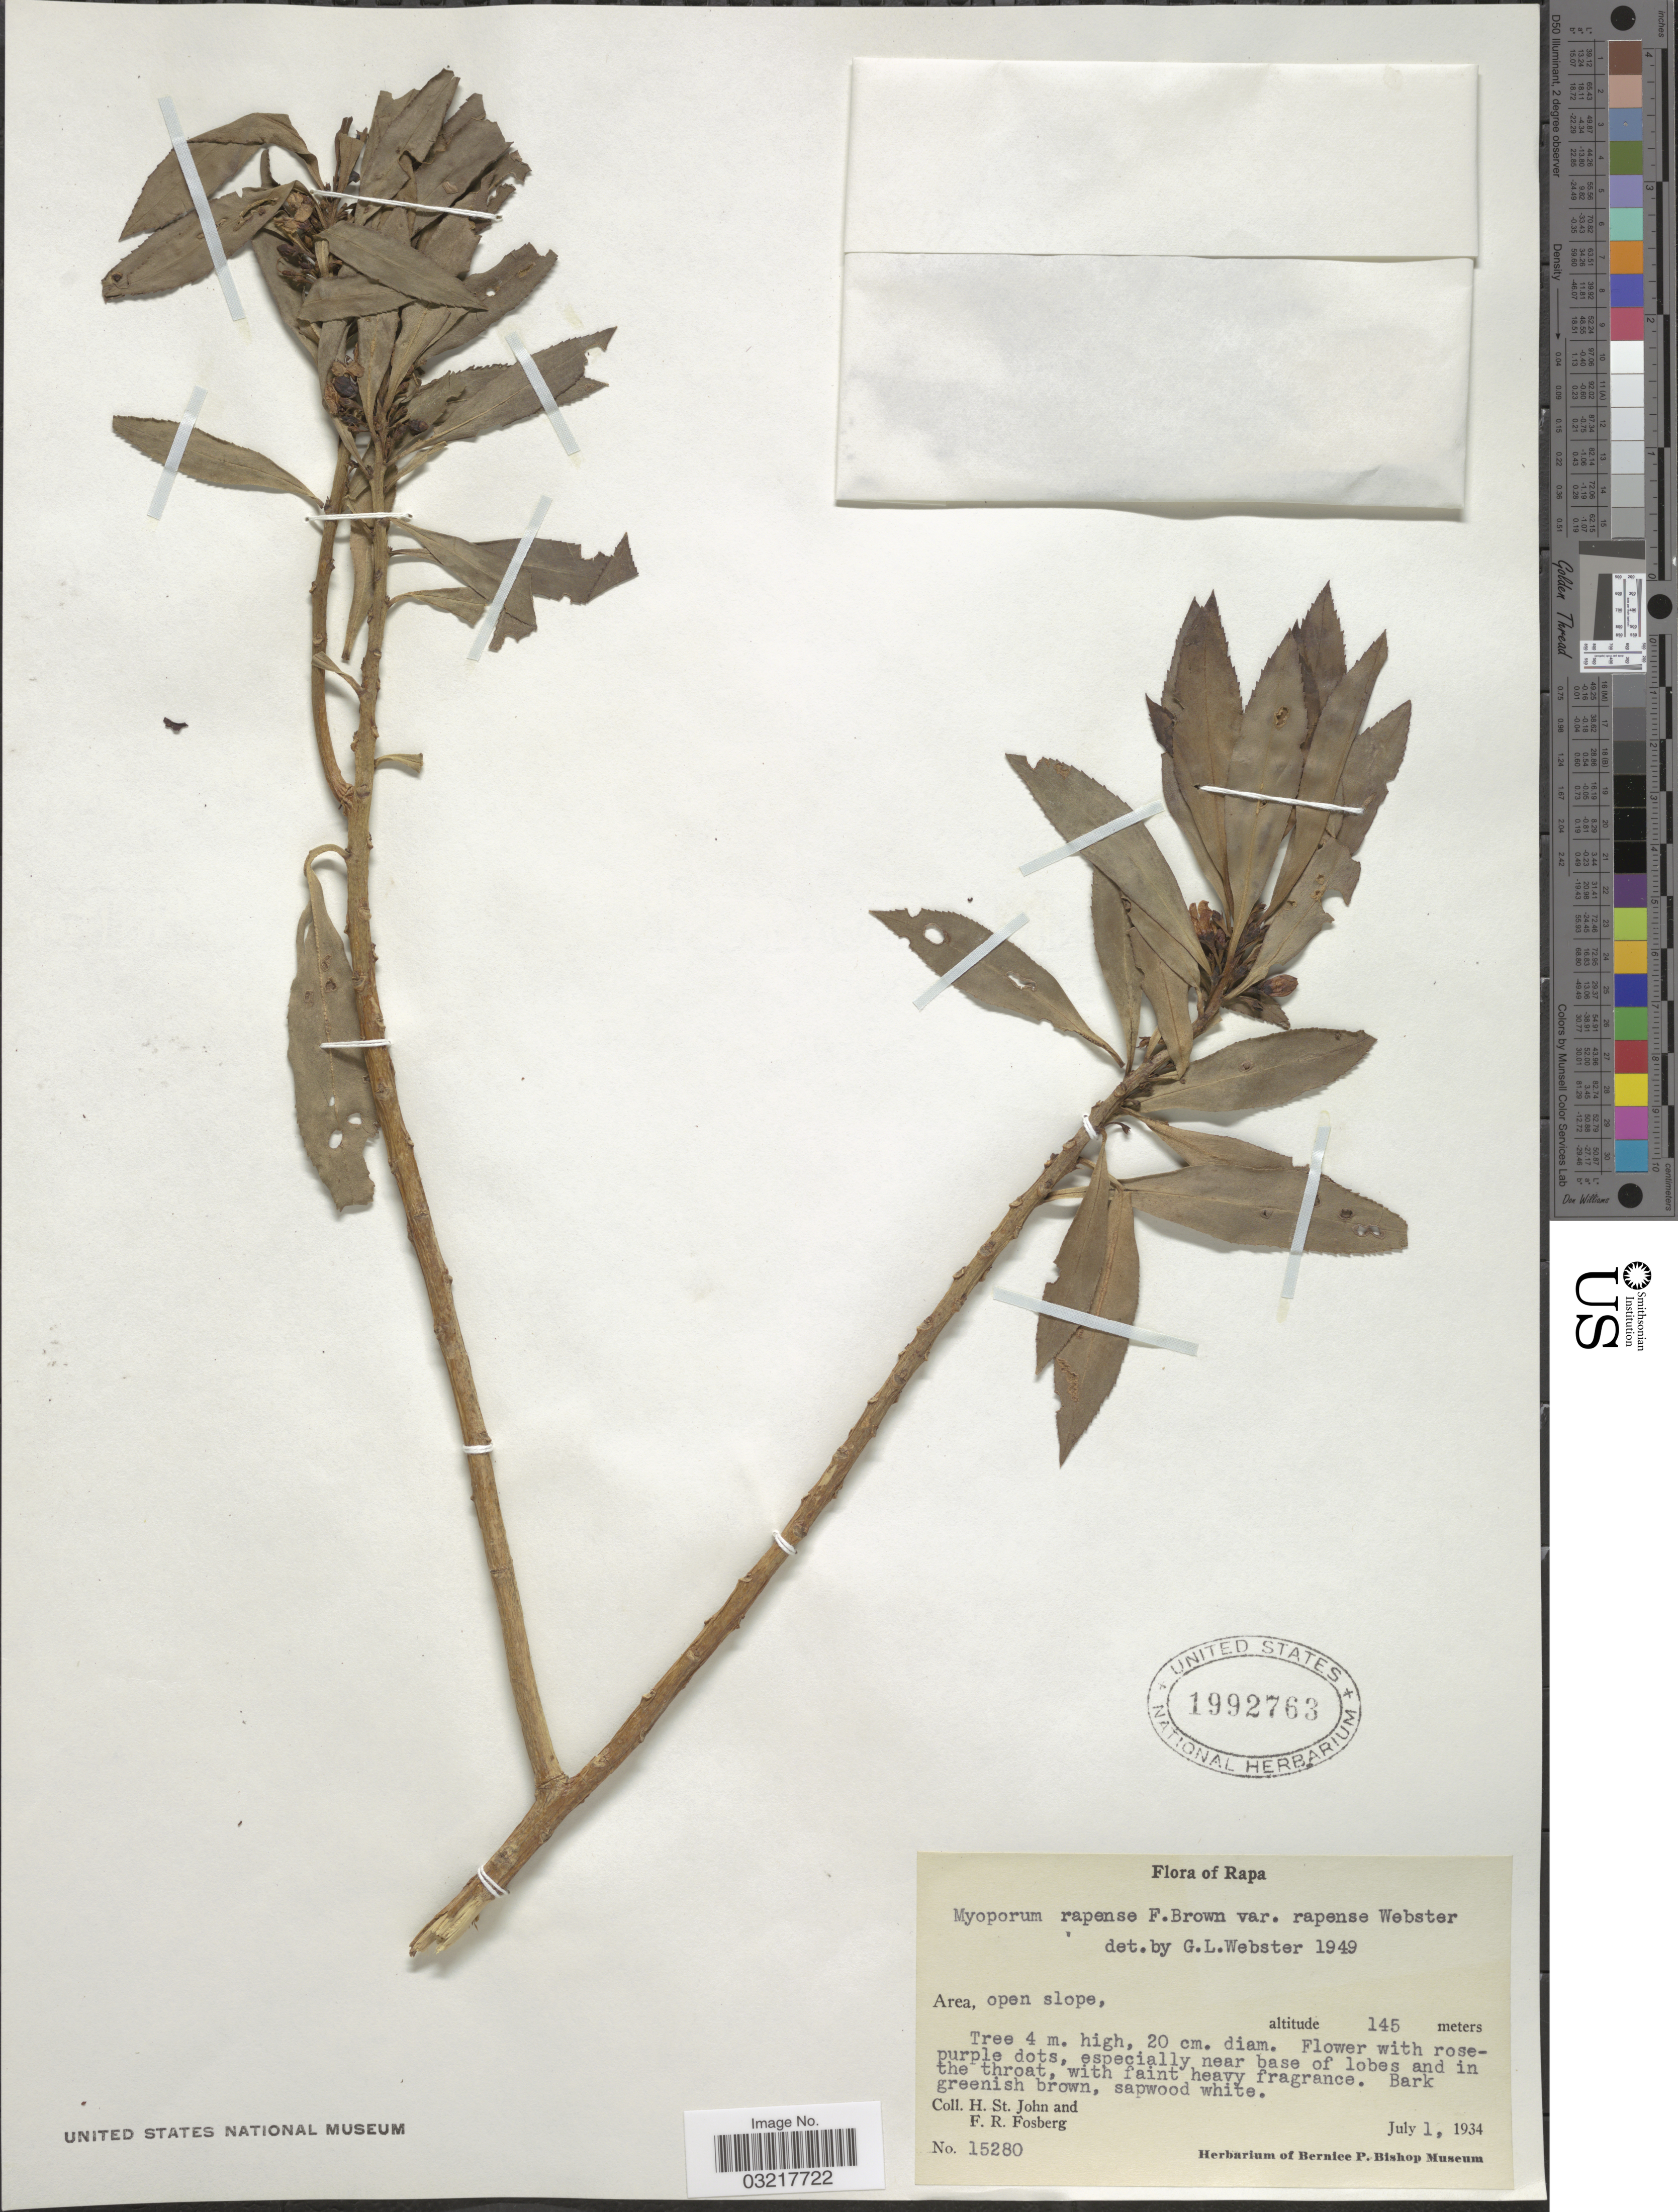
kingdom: Plantae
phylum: Tracheophyta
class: Magnoliopsida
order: Lamiales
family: Scrophulariaceae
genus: Myoporum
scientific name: Myoporum rapense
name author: F. Br.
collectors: H. St. John & F. R. Fosberg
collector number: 15280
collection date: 1934-07-01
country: French Polynesia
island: Rapa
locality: Rapa. Area, open slope.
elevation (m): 145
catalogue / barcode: US 1992763